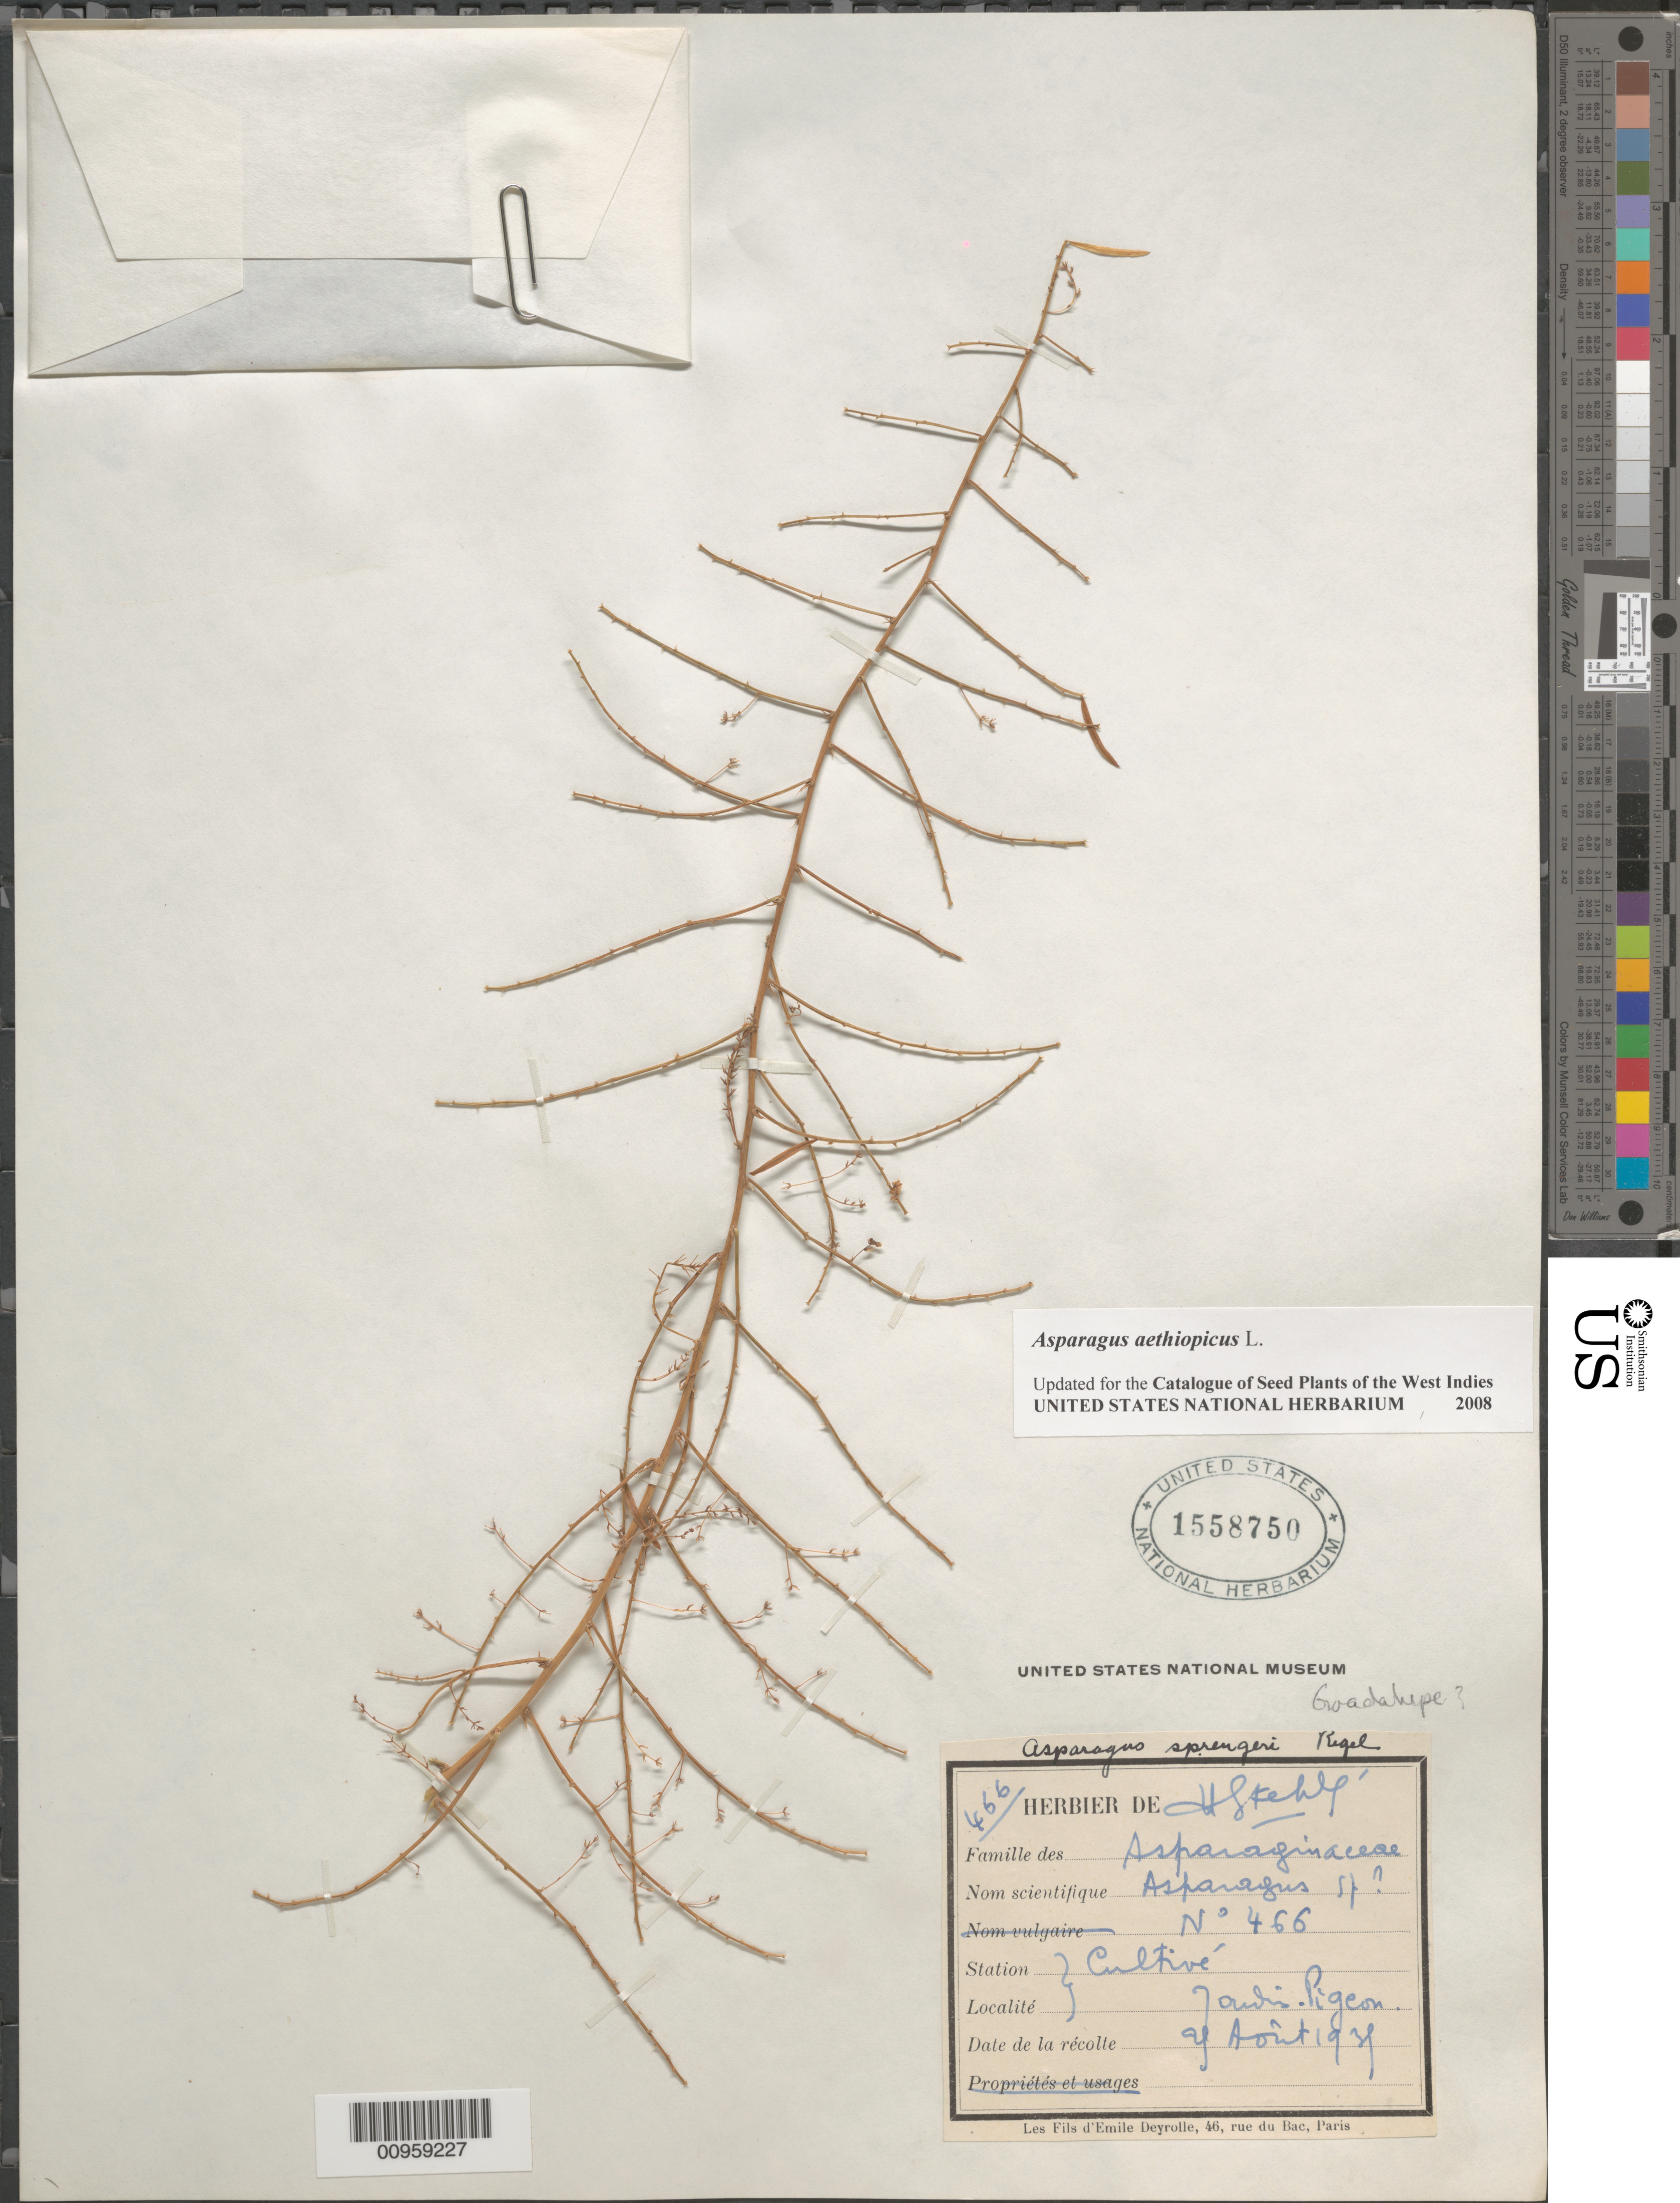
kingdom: Plantae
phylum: Tracheophyta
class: Liliopsida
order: Asparagales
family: Asparagaceae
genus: Asparagus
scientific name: Asparagus aethiopicus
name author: L.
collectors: H. Stehlé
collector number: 466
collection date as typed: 29 Aug 1939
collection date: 1939-08-29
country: Guadeloupe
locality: Jardin Pigeon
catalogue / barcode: US 1558750